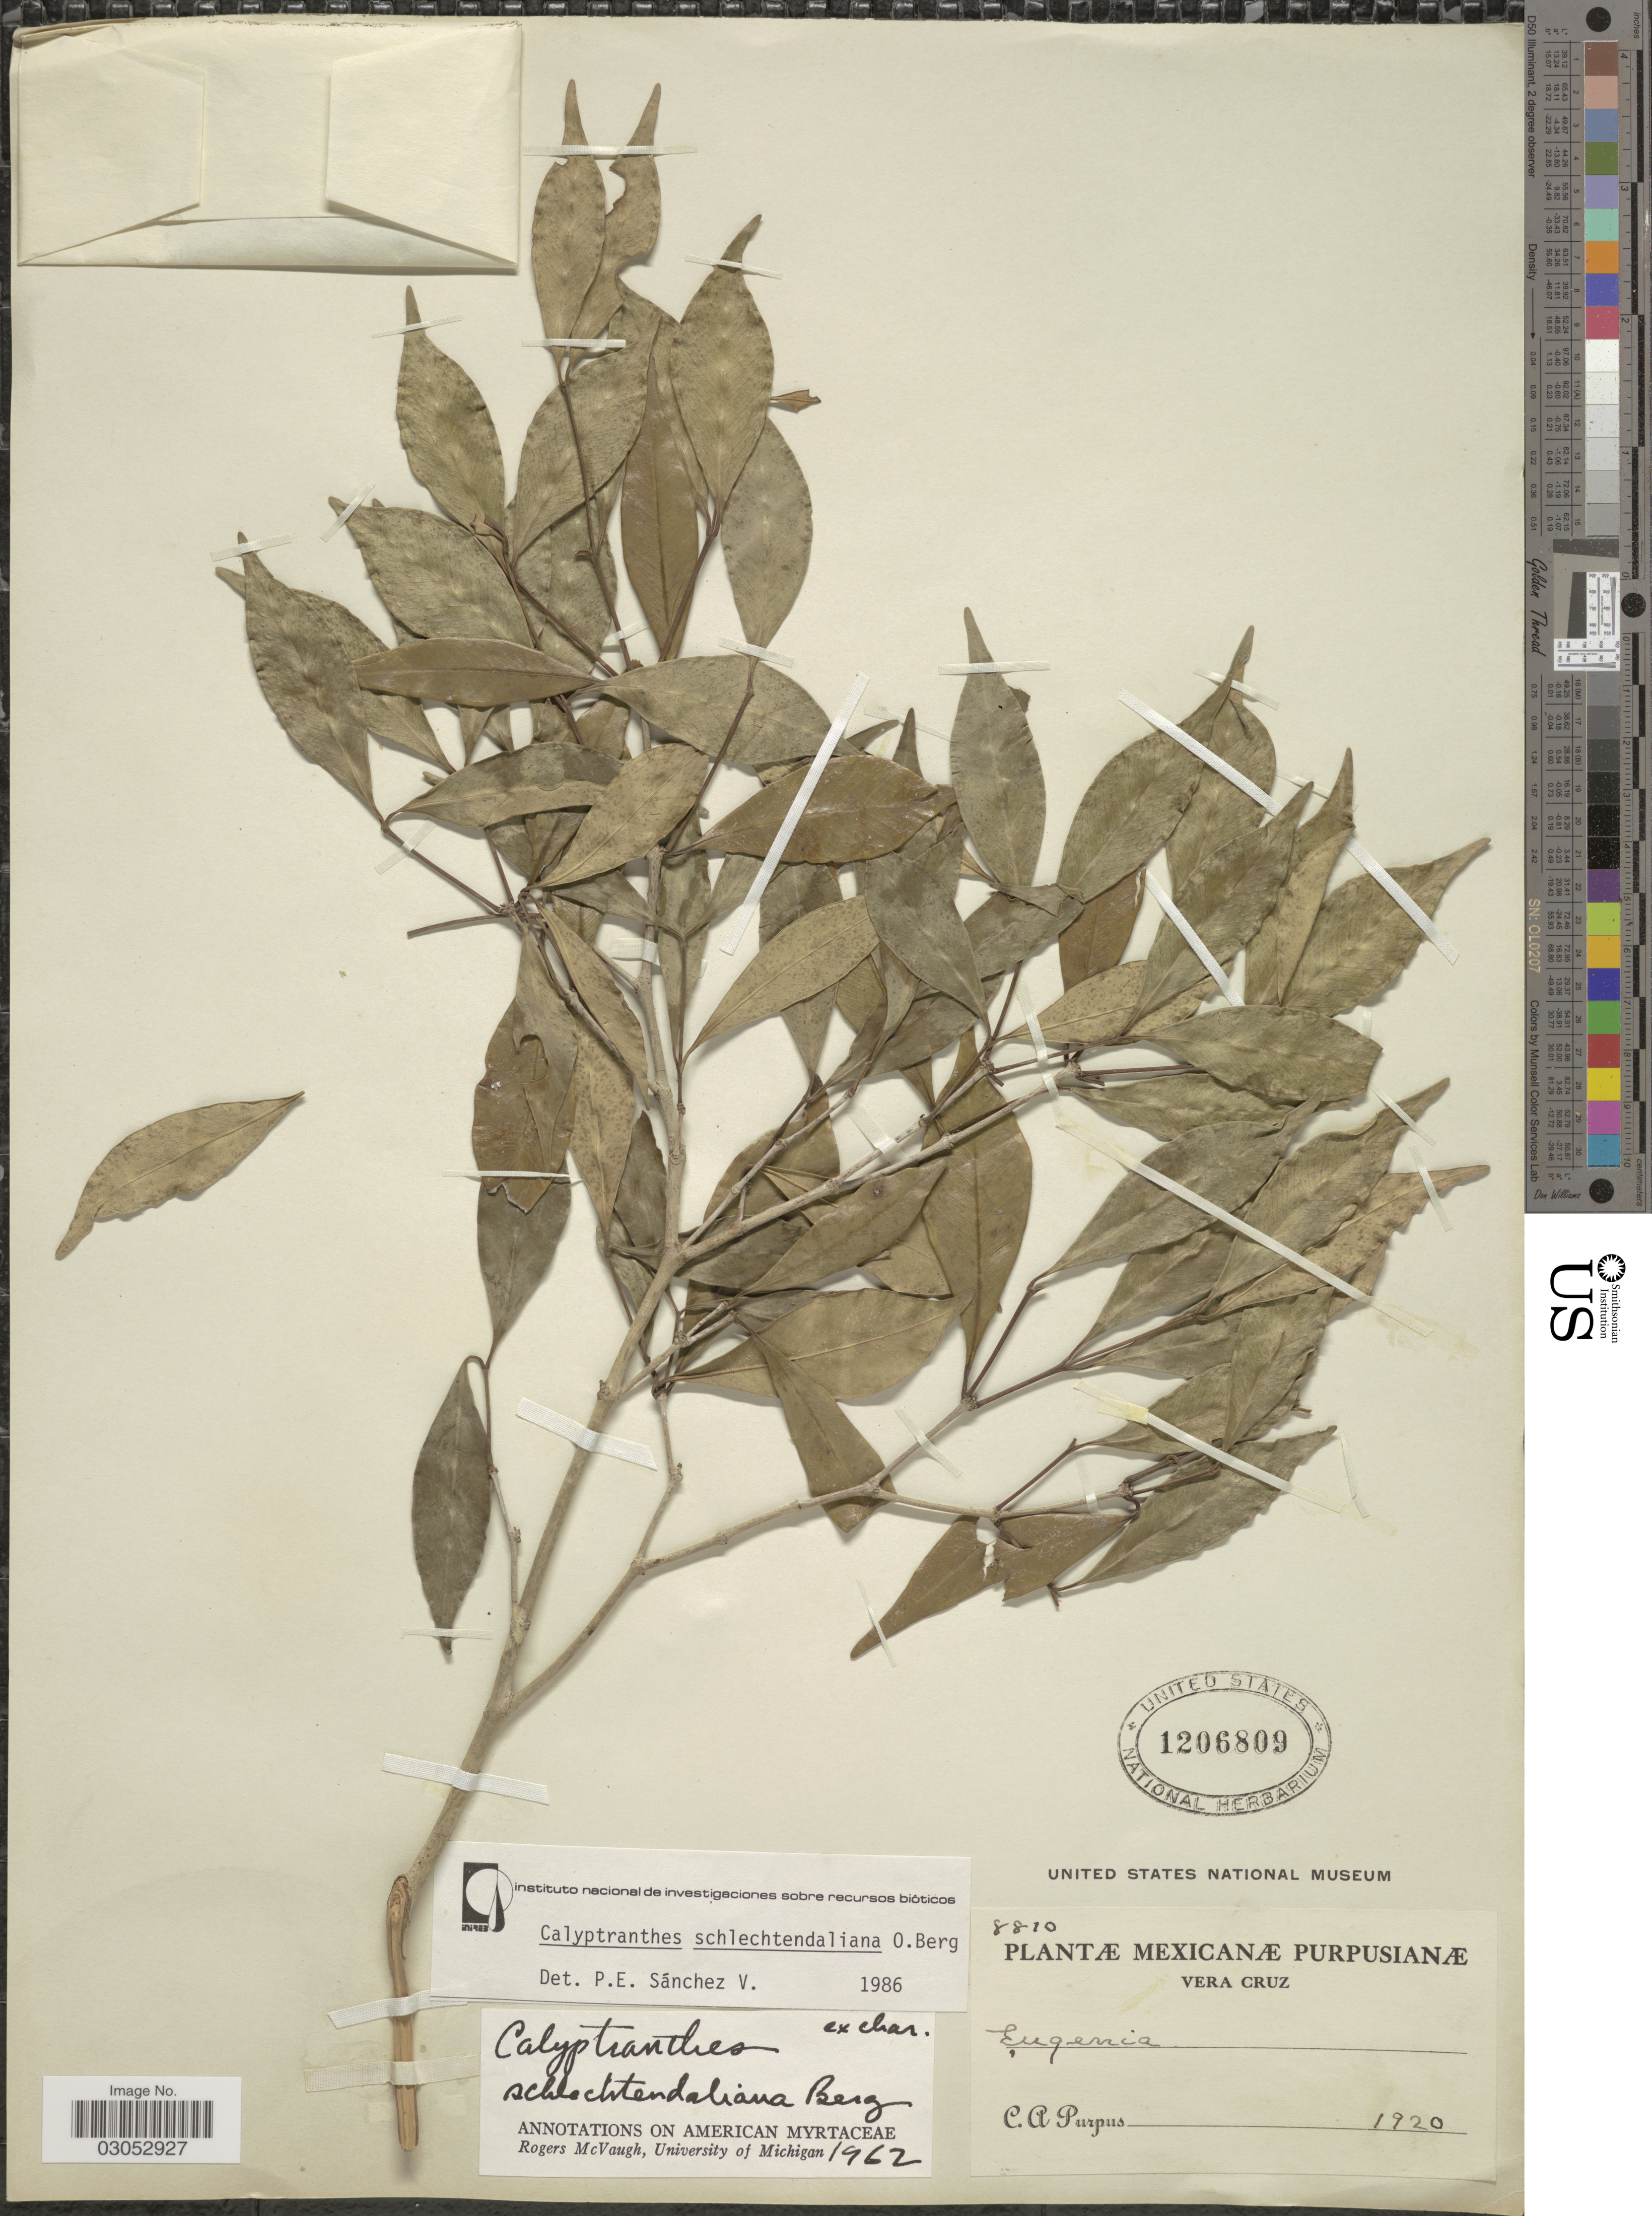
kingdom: Plantae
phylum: Tracheophyta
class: Magnoliopsida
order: Myrtales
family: Myrtaceae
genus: Myrcia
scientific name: Myrcia schlechtendaliana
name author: (O. Berg) A.R. Lourenço & Sánchez-Cháv.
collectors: C. A. Purpus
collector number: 8810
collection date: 1920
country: Mexico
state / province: Veracruz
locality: Vera Cruz.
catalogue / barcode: US 1206809